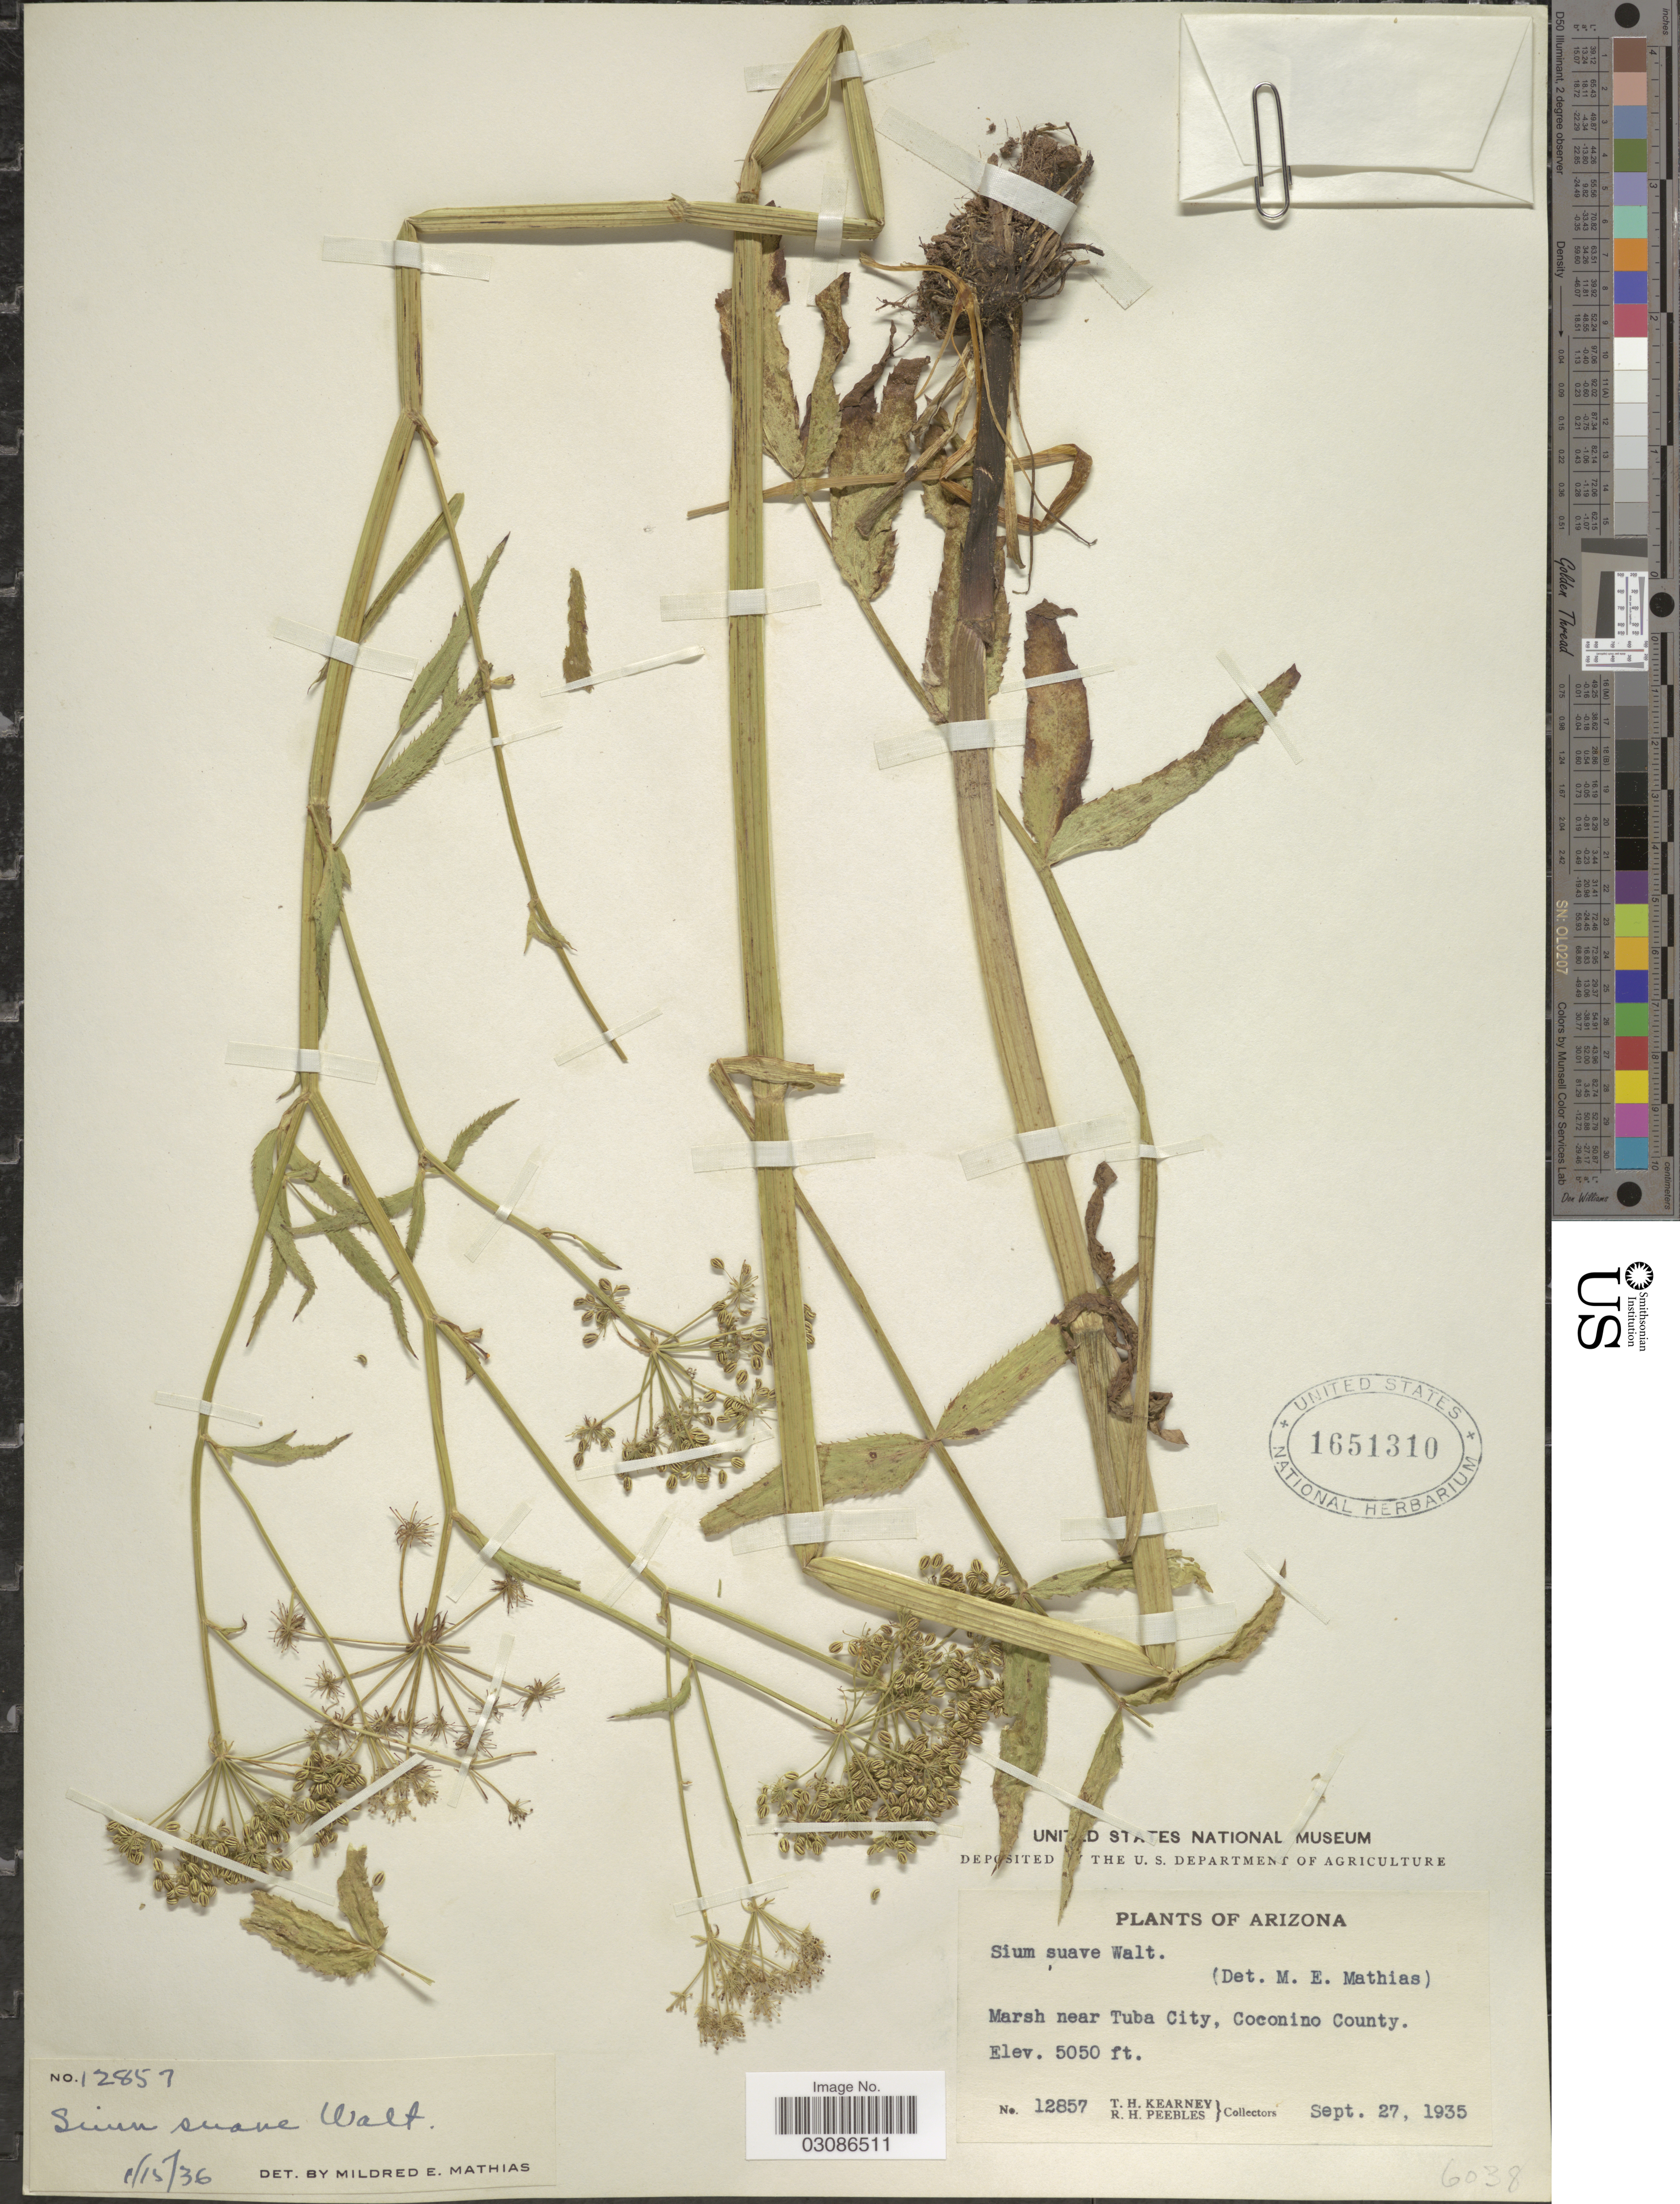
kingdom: Plantae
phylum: Tracheophyta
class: Magnoliopsida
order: Apiales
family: Apiaceae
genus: Sium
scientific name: Sium suave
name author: Walter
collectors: T. H. Kearney & R. H. Peebles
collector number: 12857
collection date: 1935-09-27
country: United States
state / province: Arizona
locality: Marsh near Tuba City, Coconino County.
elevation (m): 1539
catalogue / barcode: US 1651310